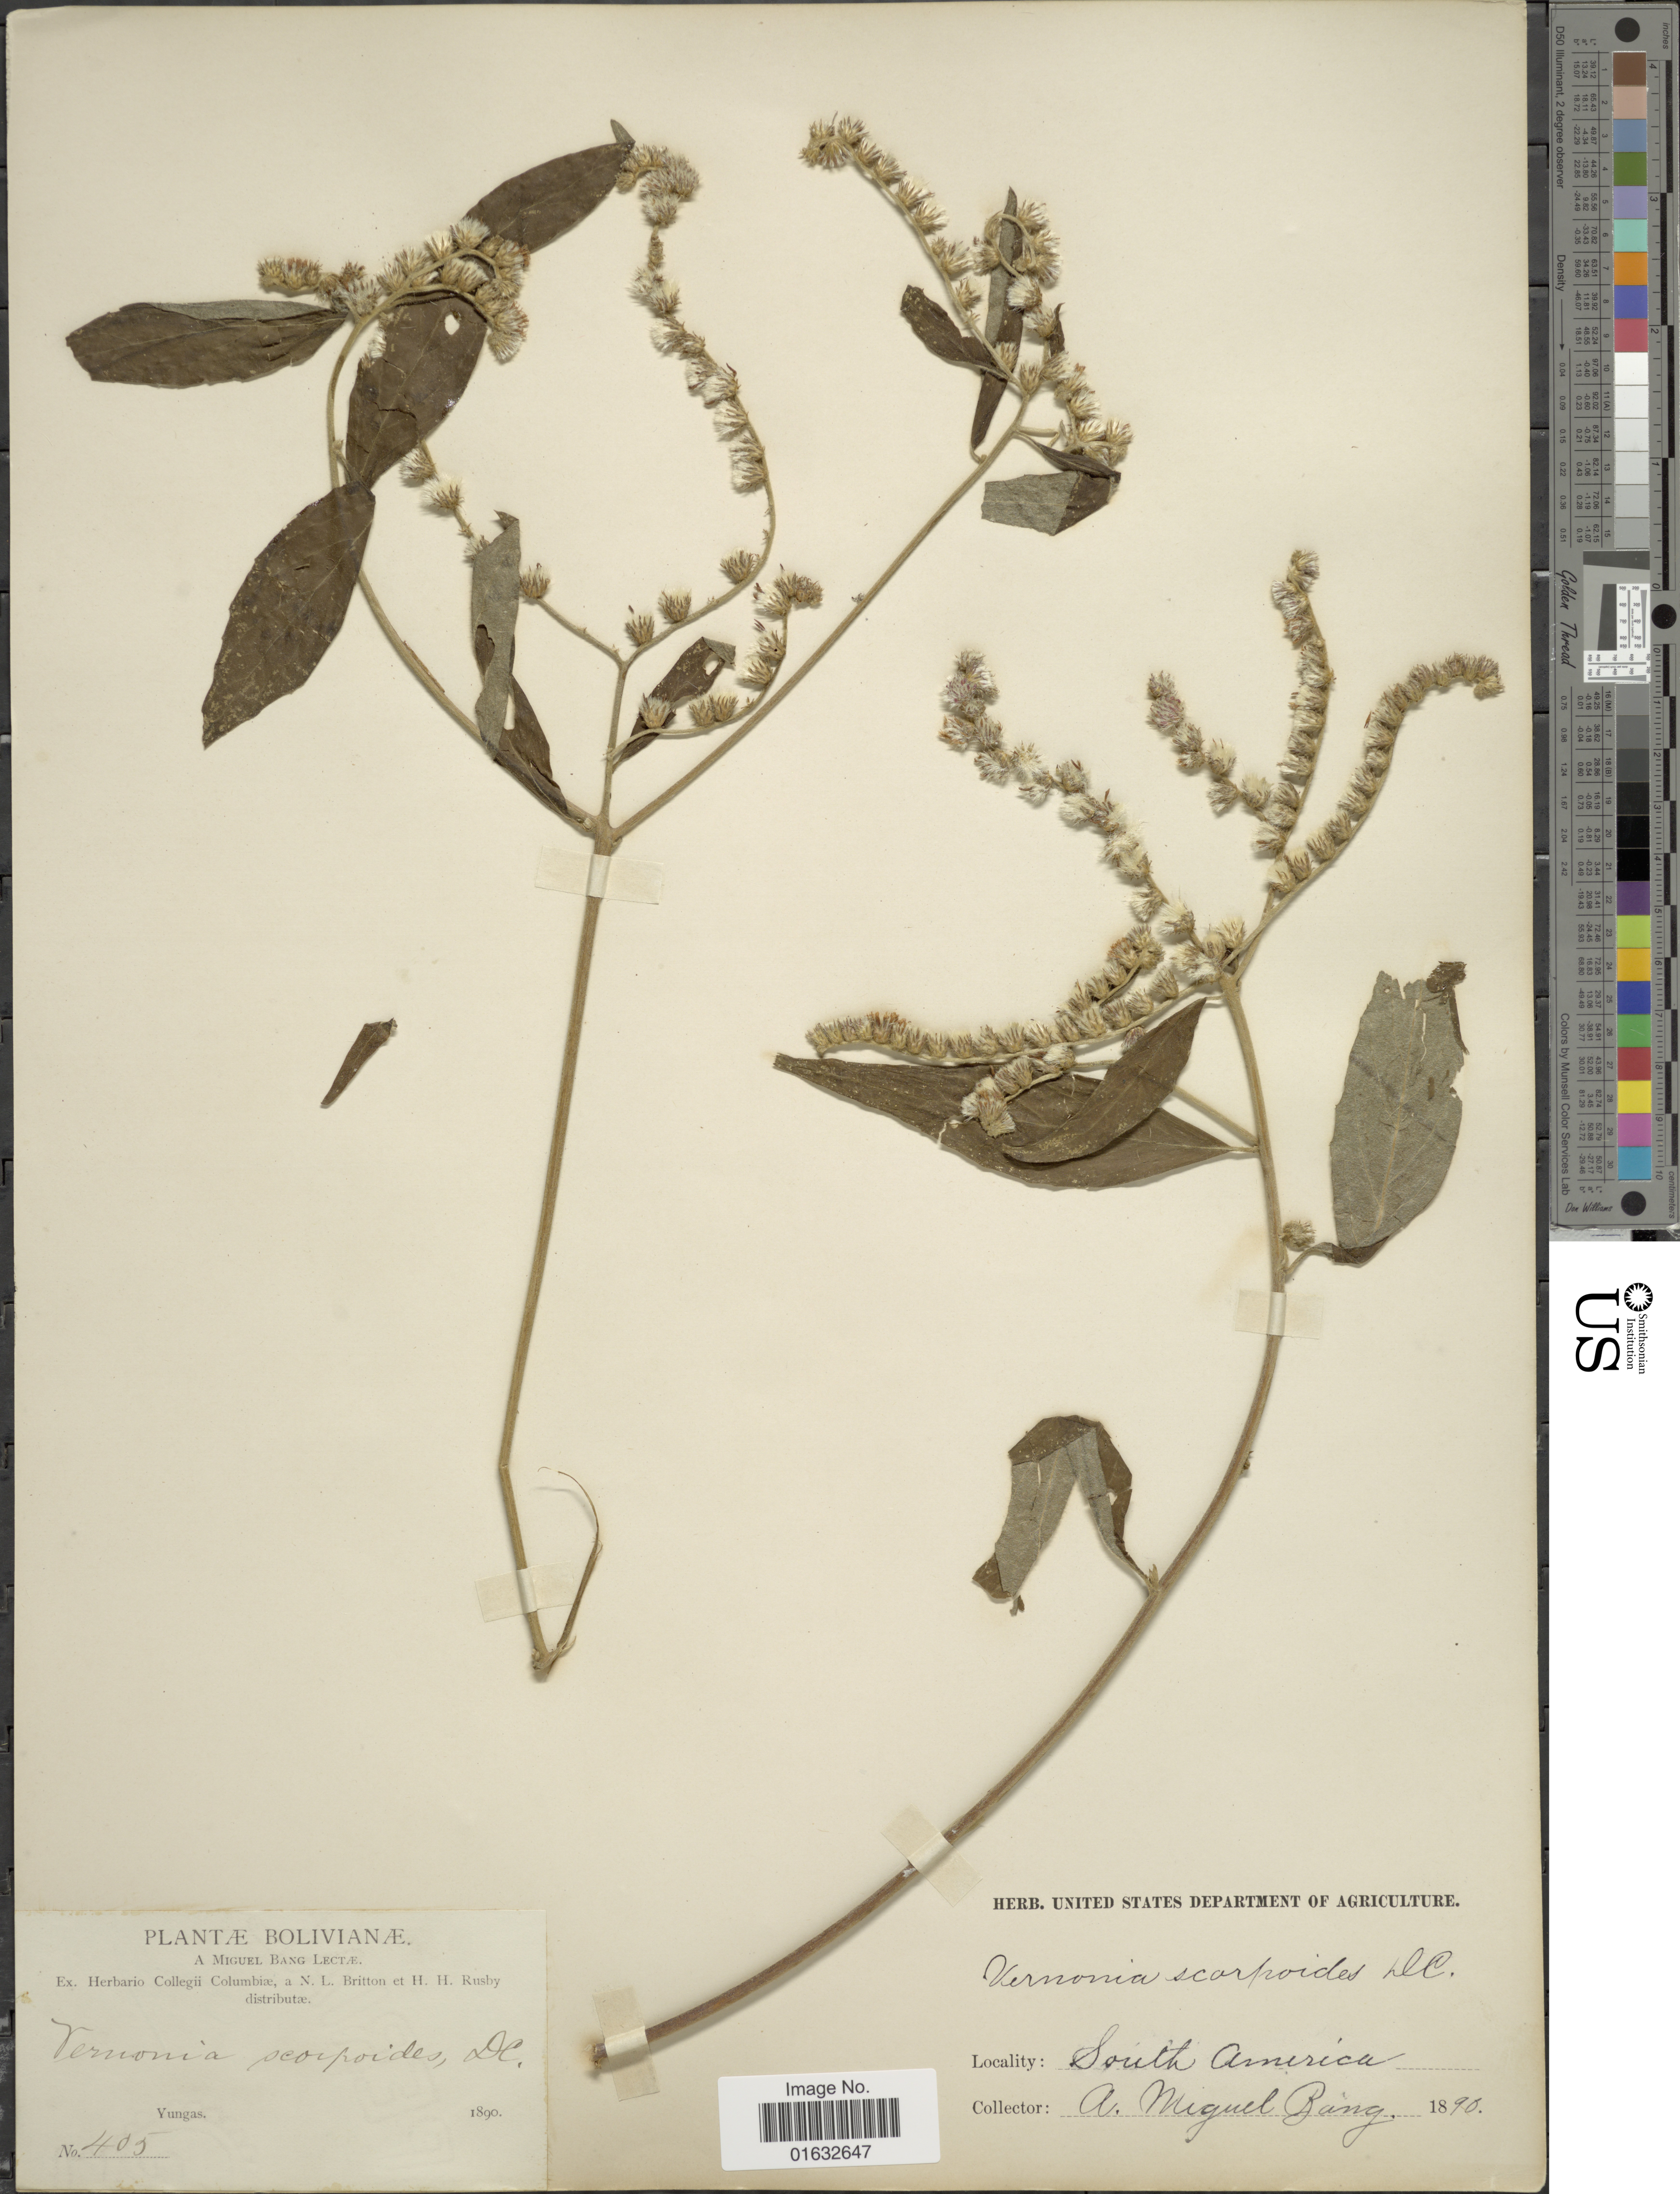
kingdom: Plantae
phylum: Tracheophyta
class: Magnoliopsida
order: Asterales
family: Asteraceae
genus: Cyrtocymura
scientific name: Cyrtocymura scorpioides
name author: (Lam.) H. Rob.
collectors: M. Bang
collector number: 405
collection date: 1890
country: Bolivia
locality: Yungas